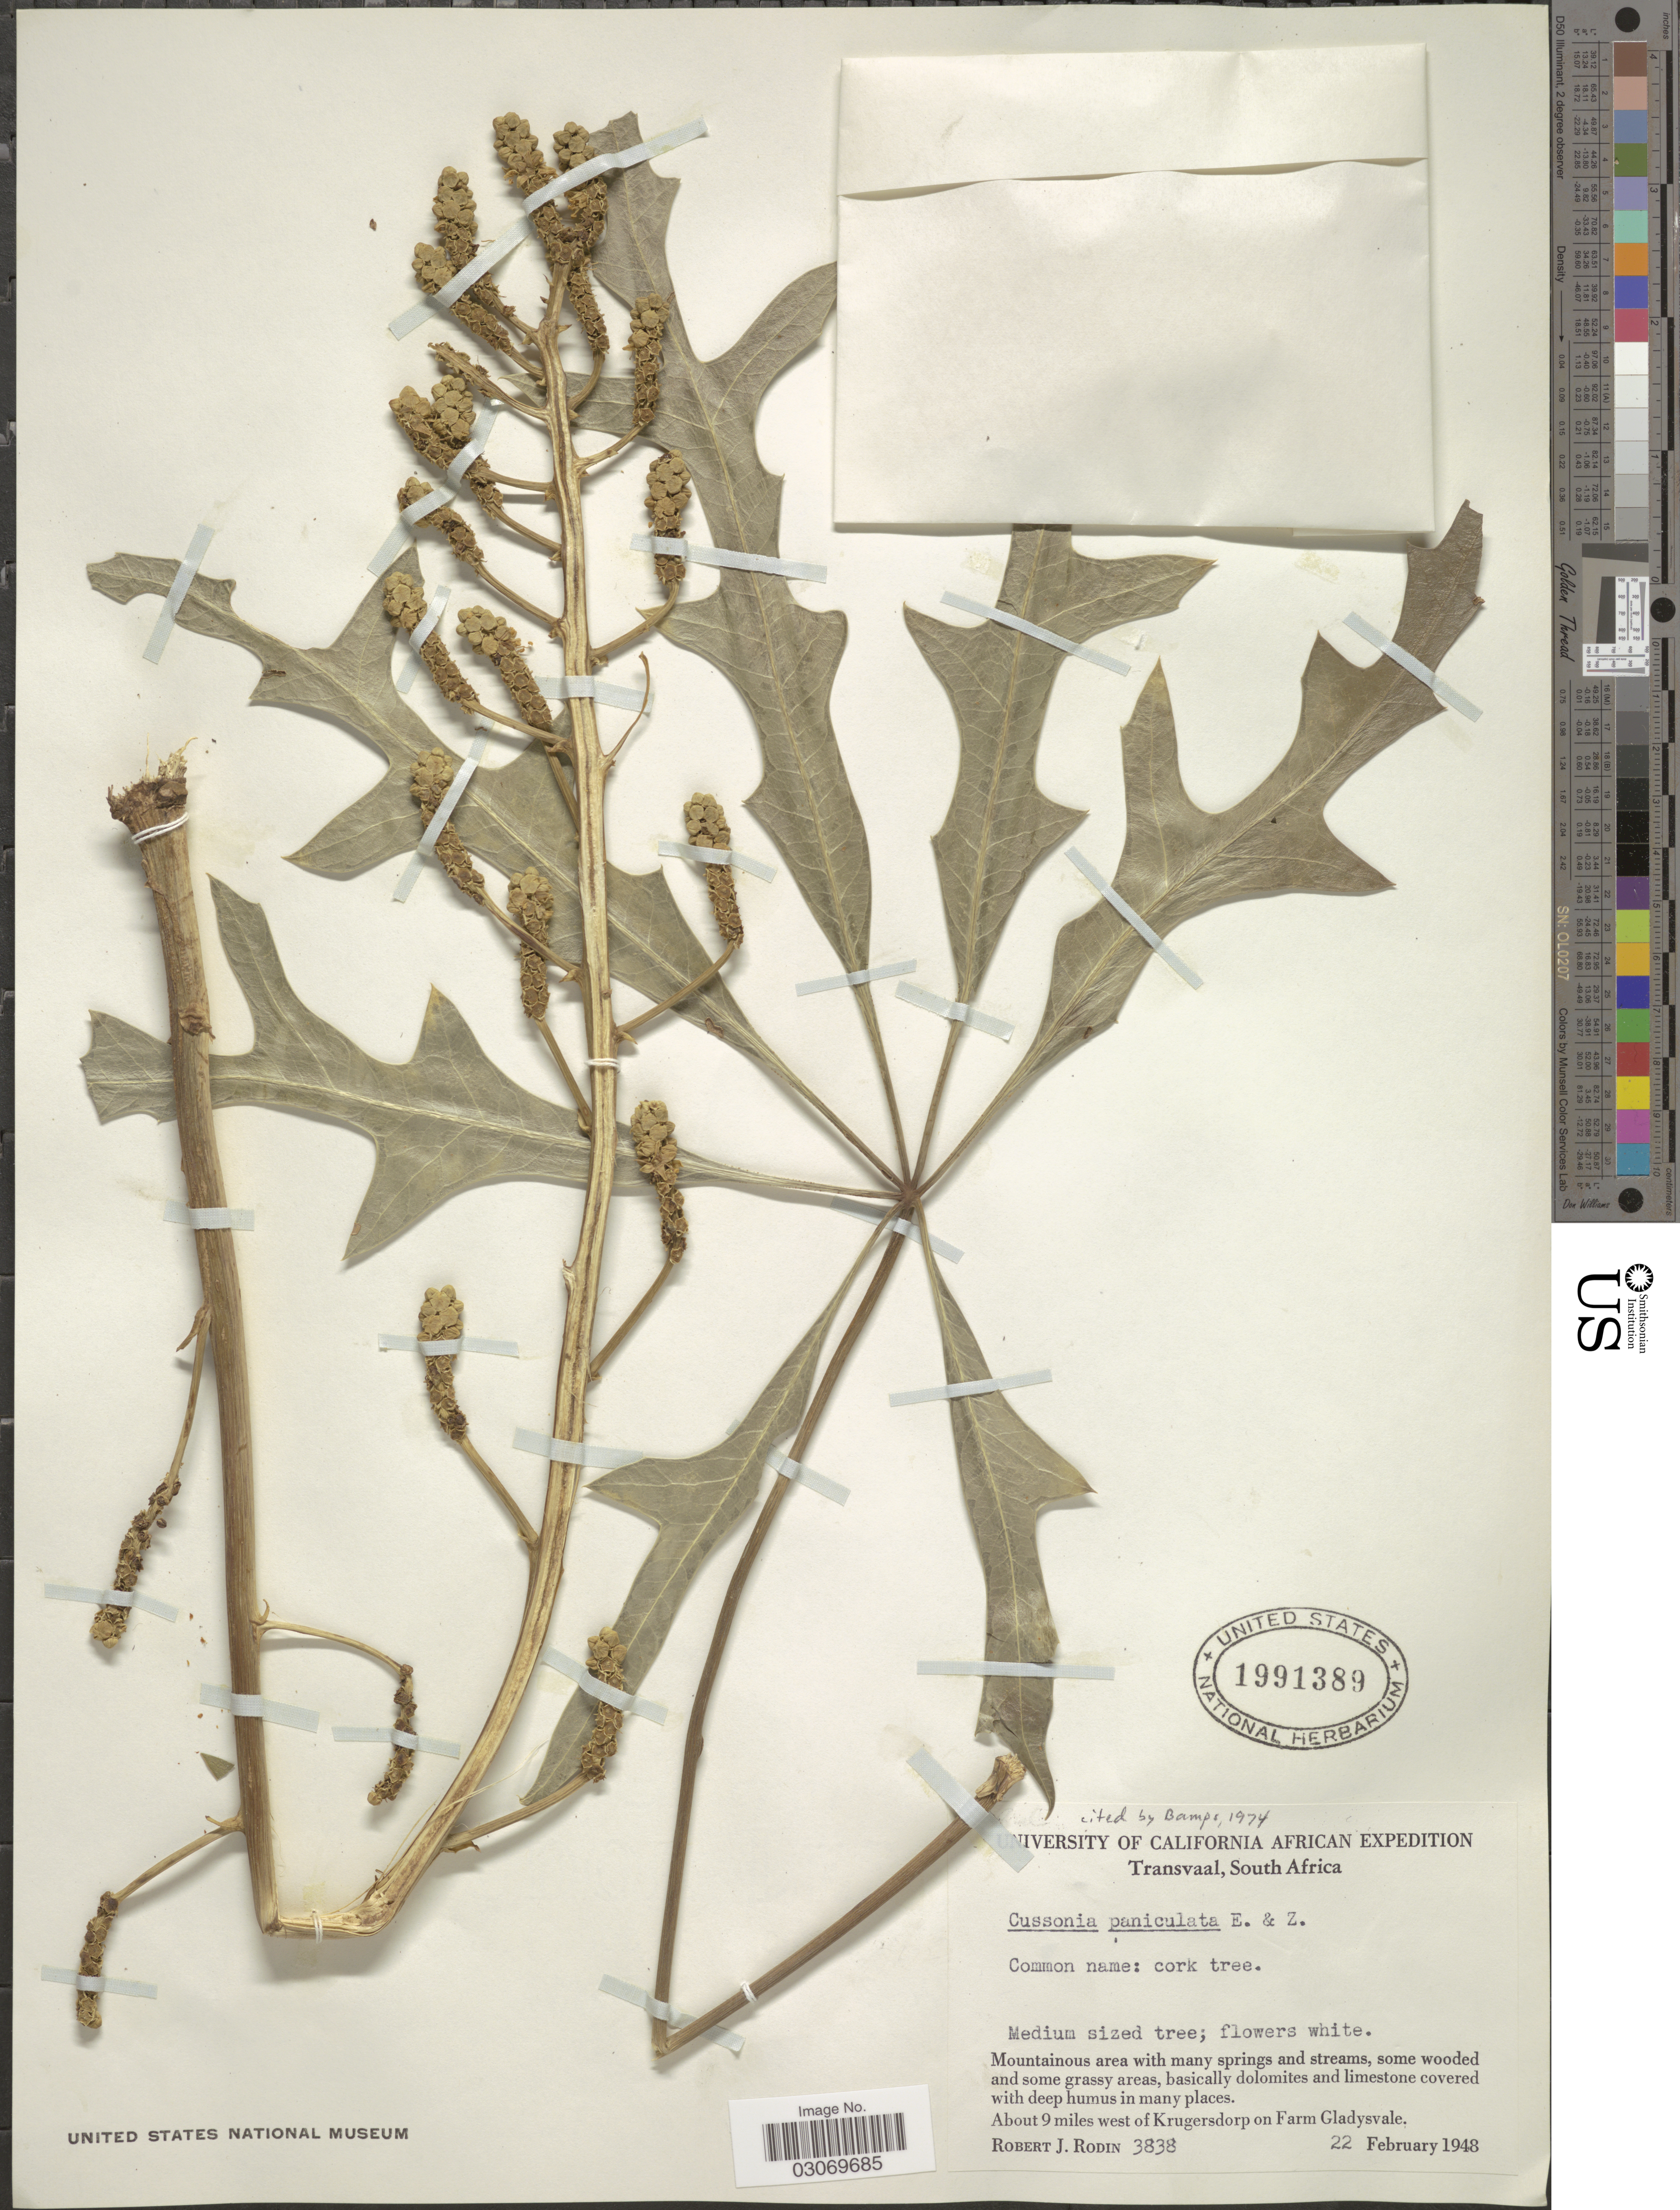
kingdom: Plantae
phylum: Tracheophyta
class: Magnoliopsida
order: Apiales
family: Araliaceae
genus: Cussonia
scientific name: Cussonia paniculata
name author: Eckl. & Zeyh.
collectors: R. J. Rodin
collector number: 3838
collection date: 1948-02-22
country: South Africa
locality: Transvaal, About 9 miles west of Krugersdorp on Farm Gladysvale.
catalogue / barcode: US 1991389